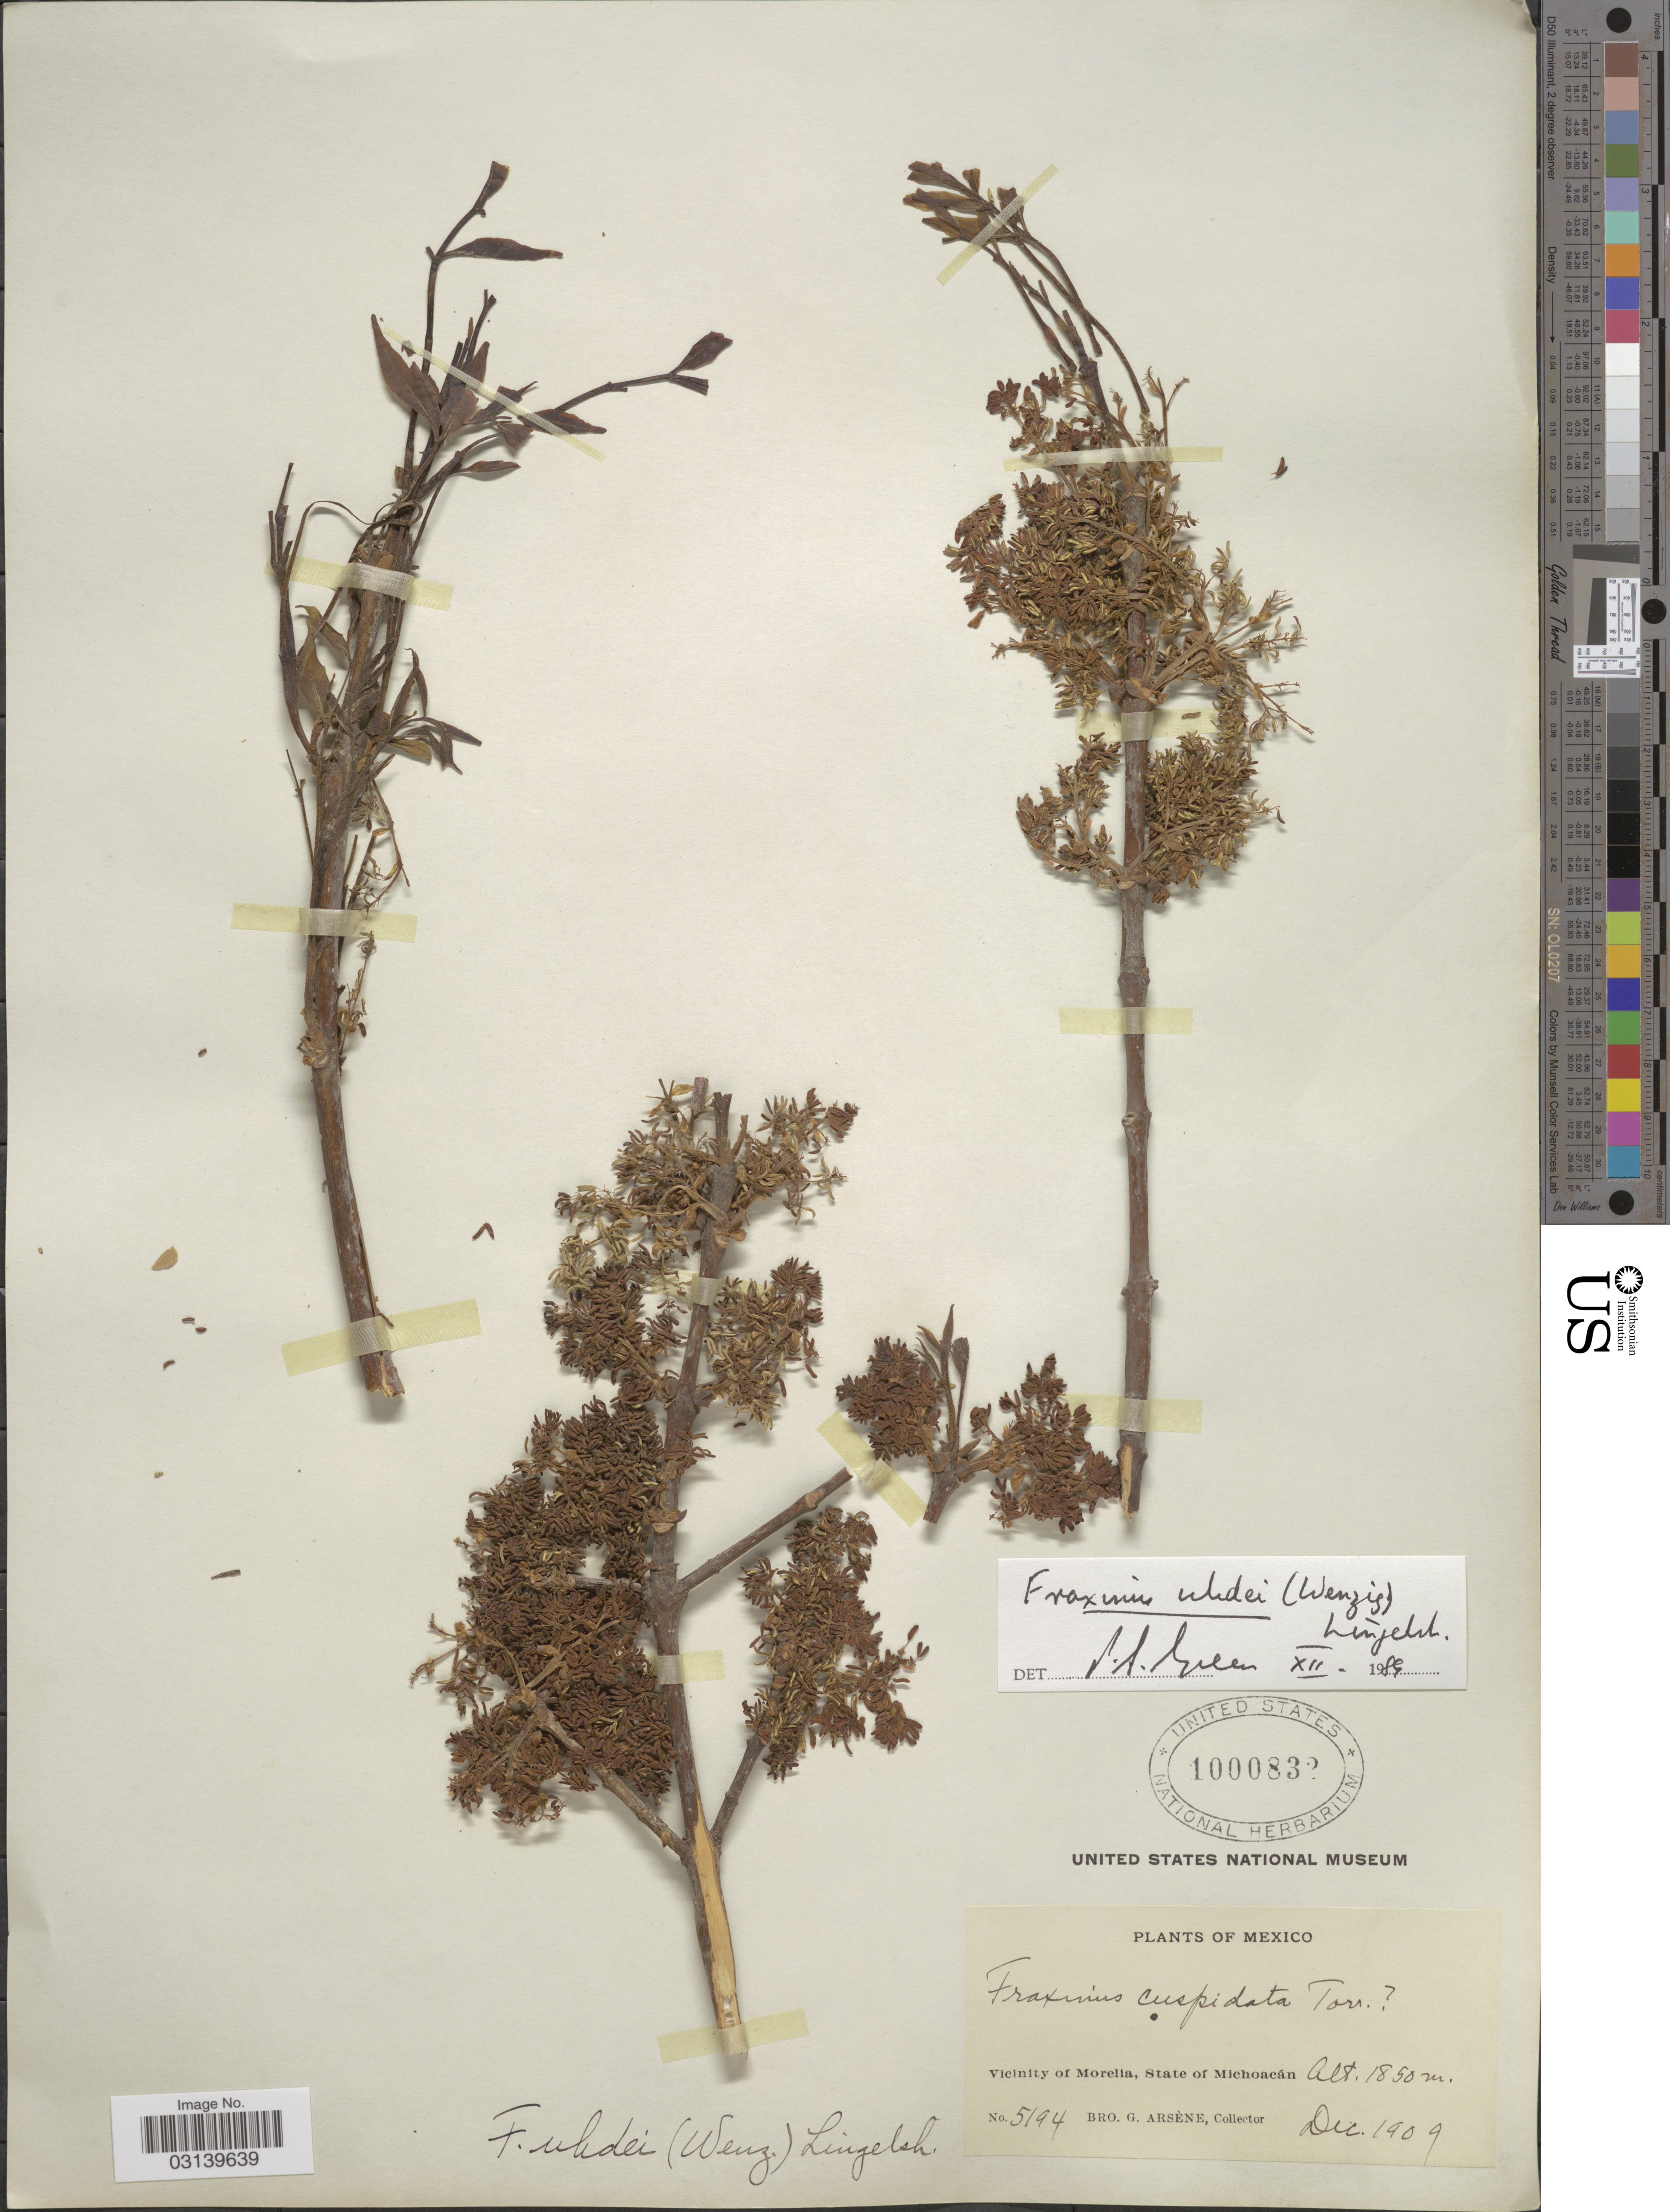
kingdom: Plantae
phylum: Tracheophyta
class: Magnoliopsida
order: Lamiales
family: Oleaceae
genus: Fraxinus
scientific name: Fraxinus uhdei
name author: (Wenz.) Lingelsh.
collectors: Bro. G. Arsène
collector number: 5194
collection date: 1909-12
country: Mexico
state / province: Michoacán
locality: Vicinity of Morelia.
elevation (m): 1850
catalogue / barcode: US 1000832